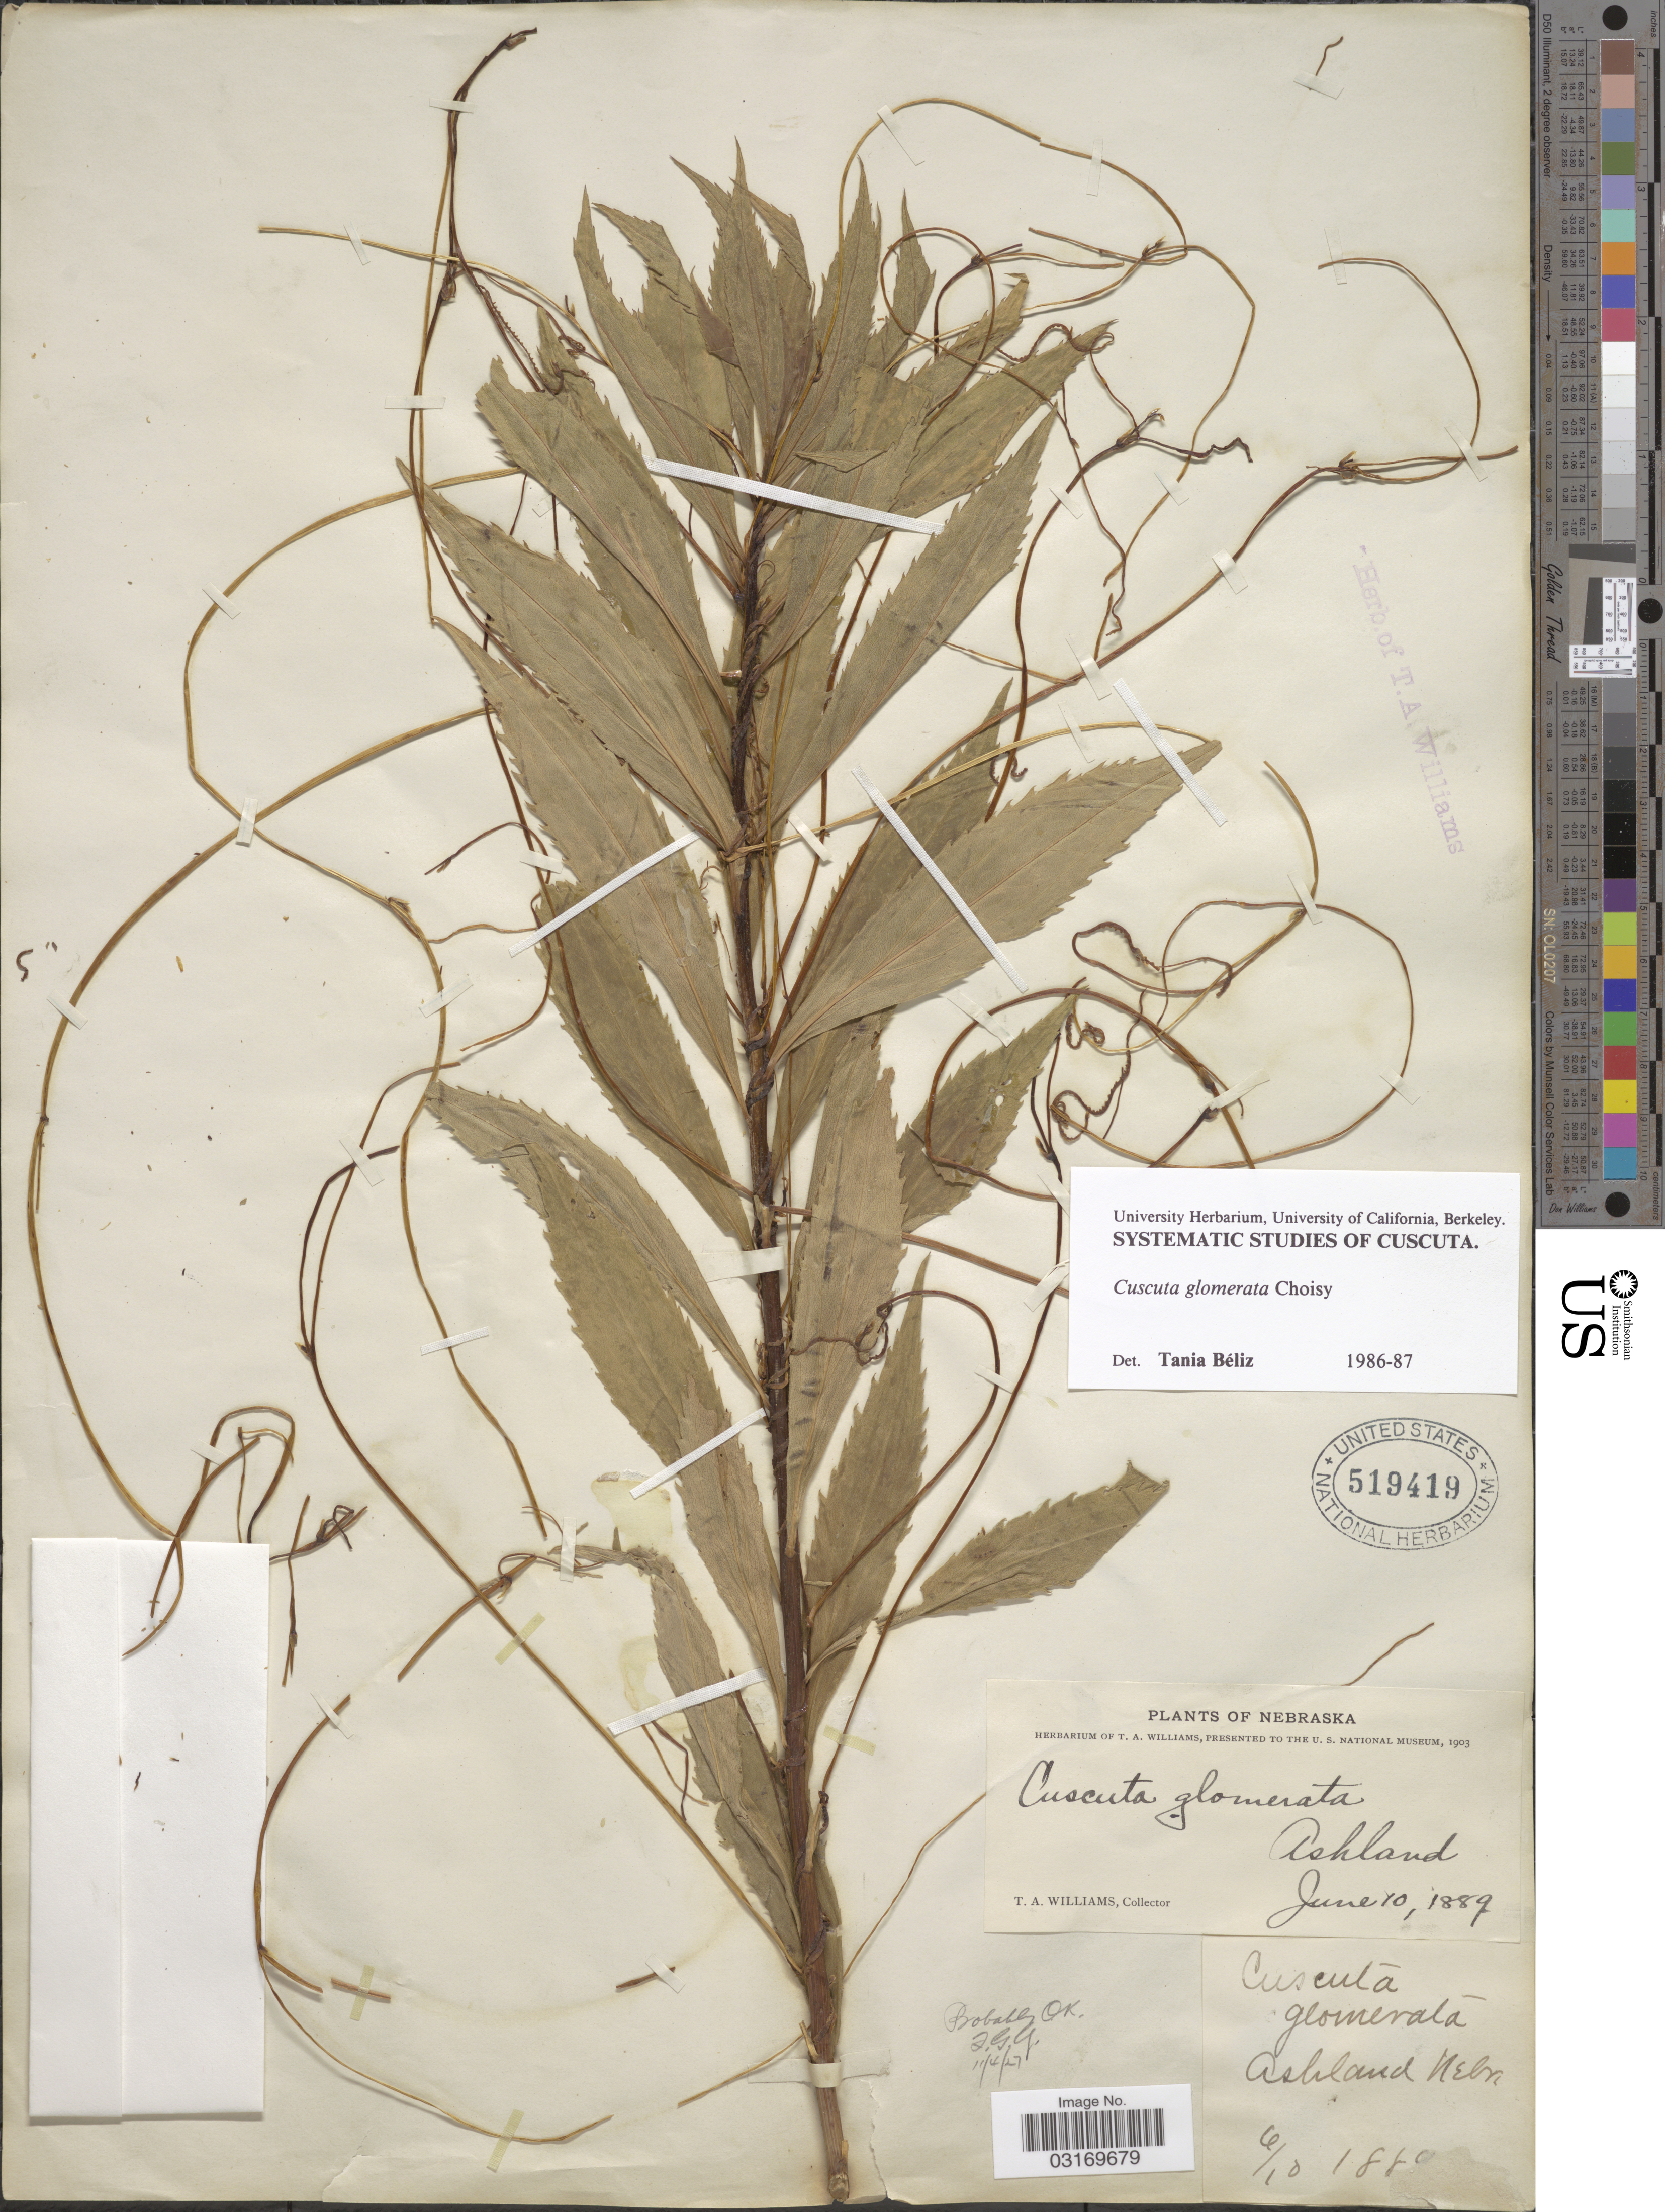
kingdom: Plantae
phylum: Tracheophyta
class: Magnoliopsida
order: Solanales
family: Convolvulaceae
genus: Cuscuta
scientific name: Cuscuta glomerata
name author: Chris.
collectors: T. Williams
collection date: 1889-06-10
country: United States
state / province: Nebraska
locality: Ashland.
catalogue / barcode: US 519419